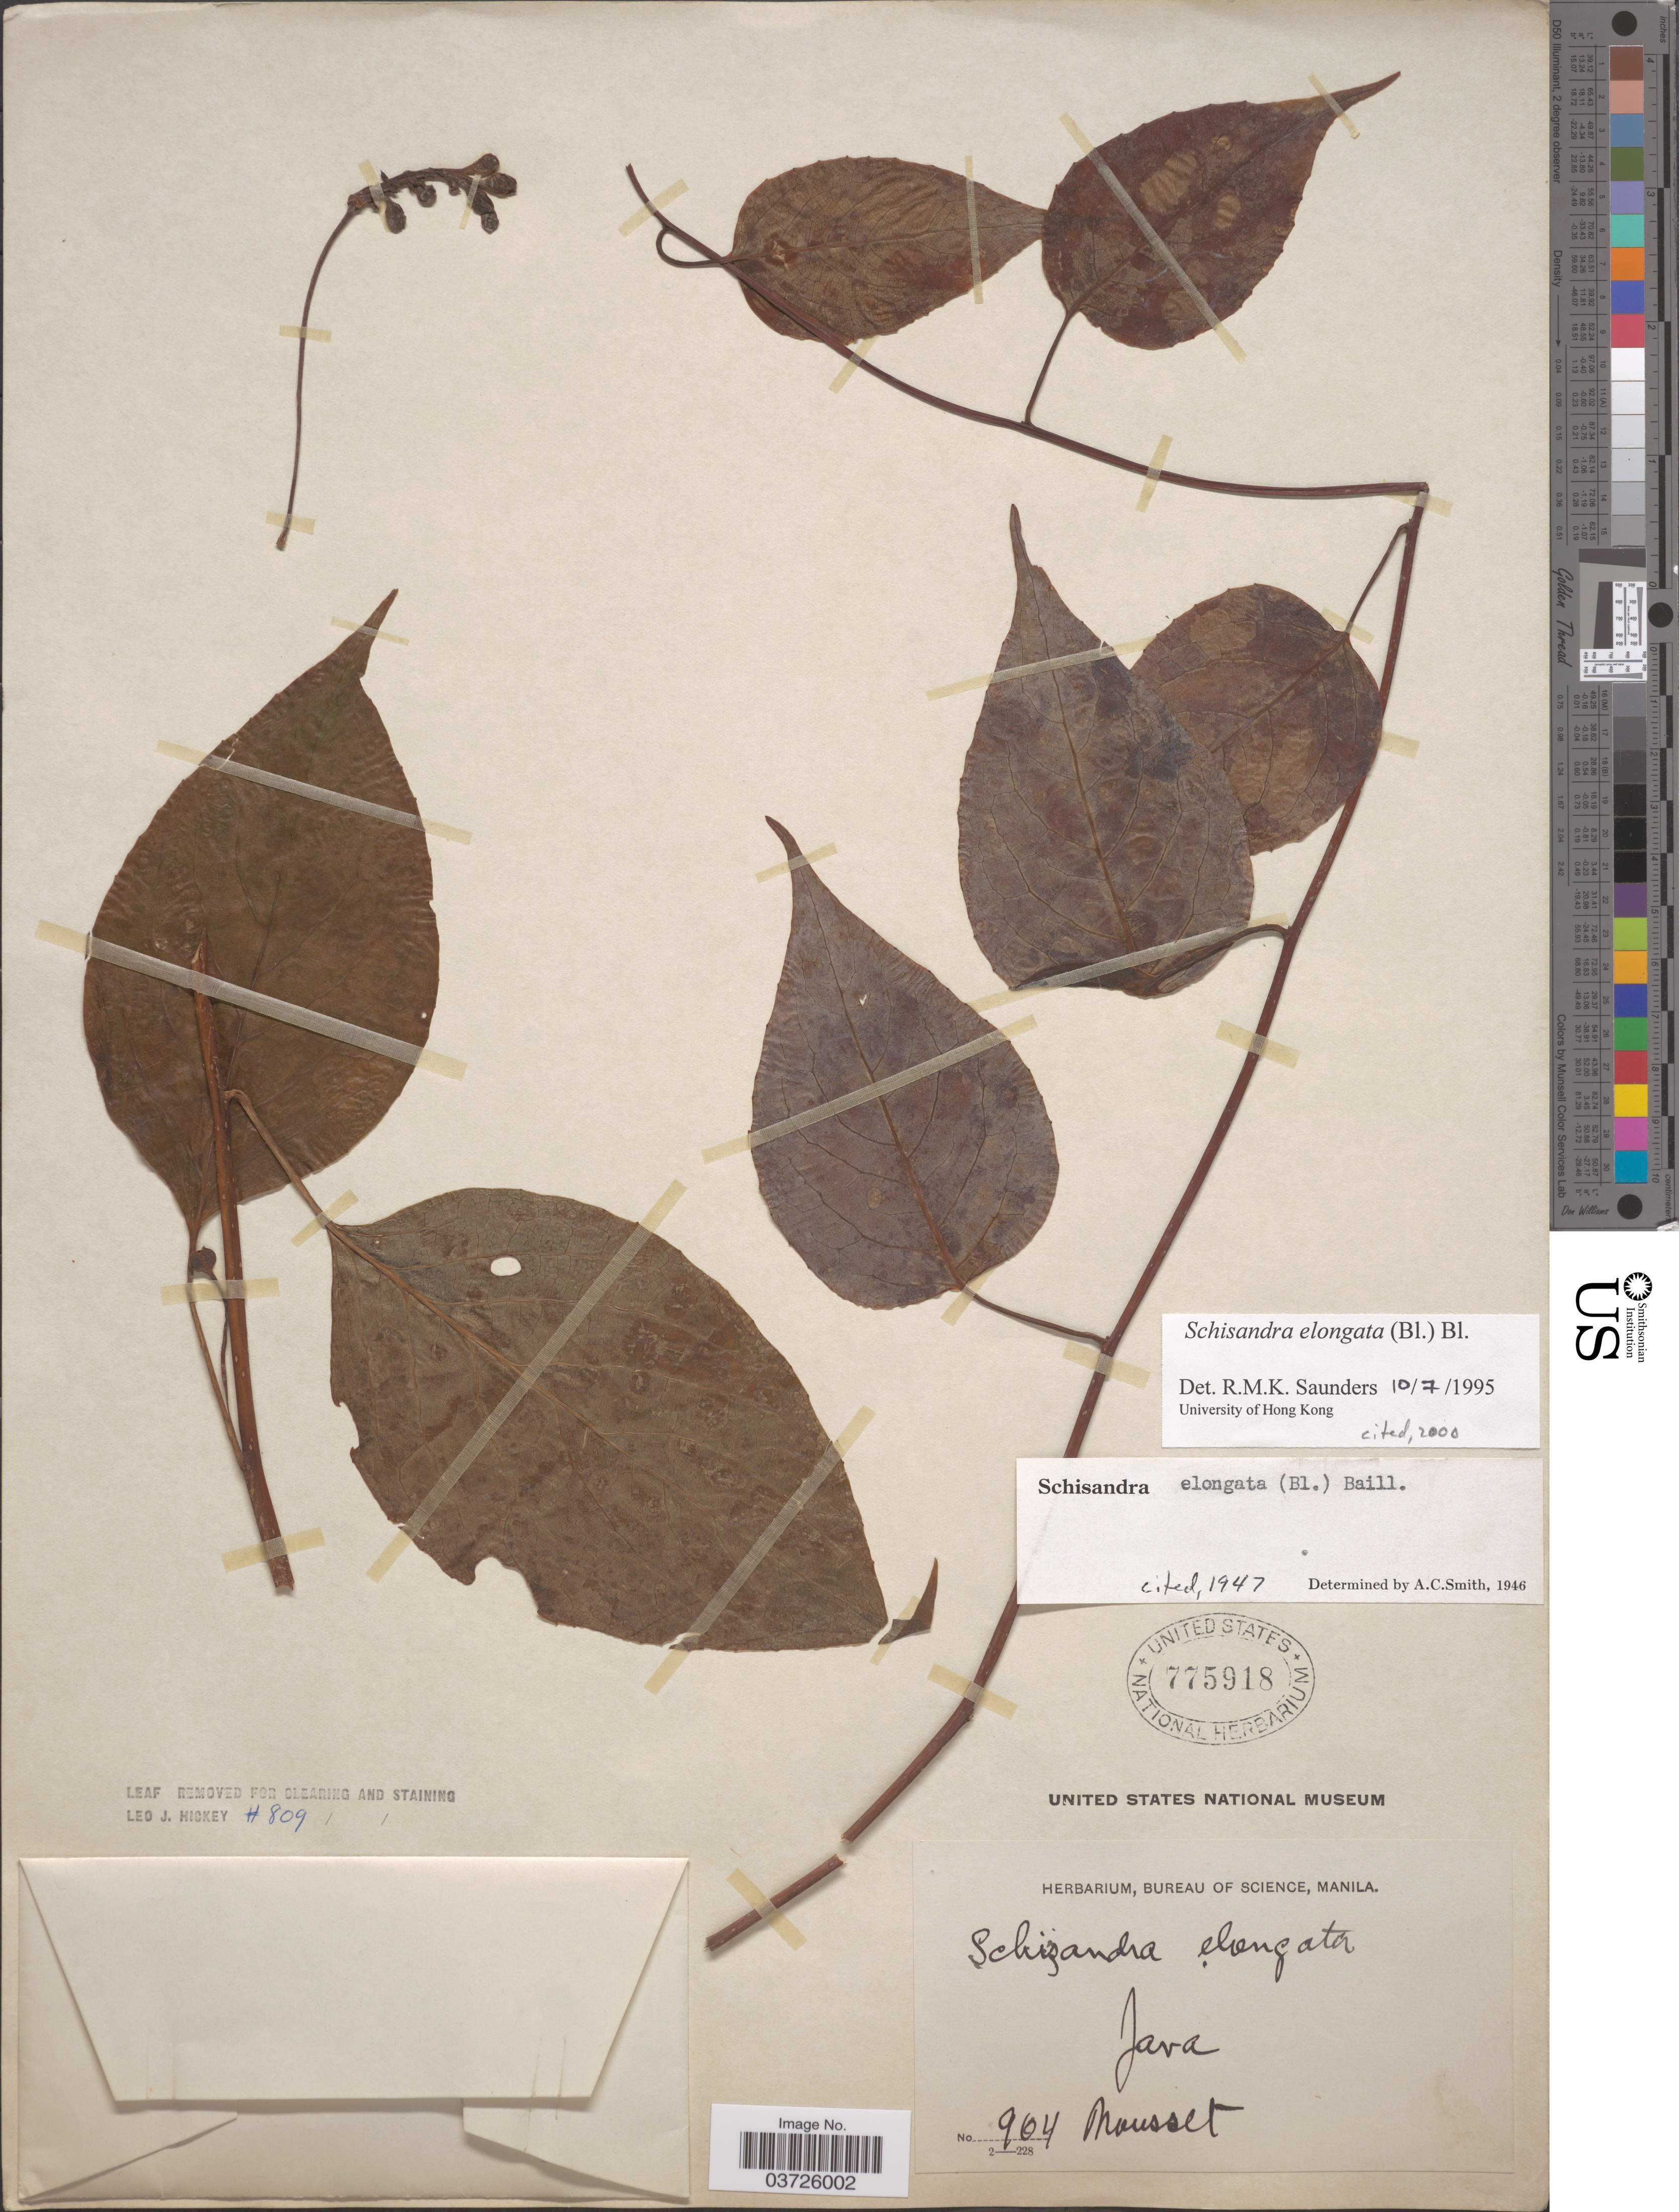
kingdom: Plantae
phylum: Tracheophyta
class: Magnoliopsida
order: Austrobaileyales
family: Schisandraceae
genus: Schisandra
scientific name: Schisandra elongata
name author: (Blume) Baill.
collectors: Mousset, --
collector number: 964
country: Indonesia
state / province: Java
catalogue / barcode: US 775918